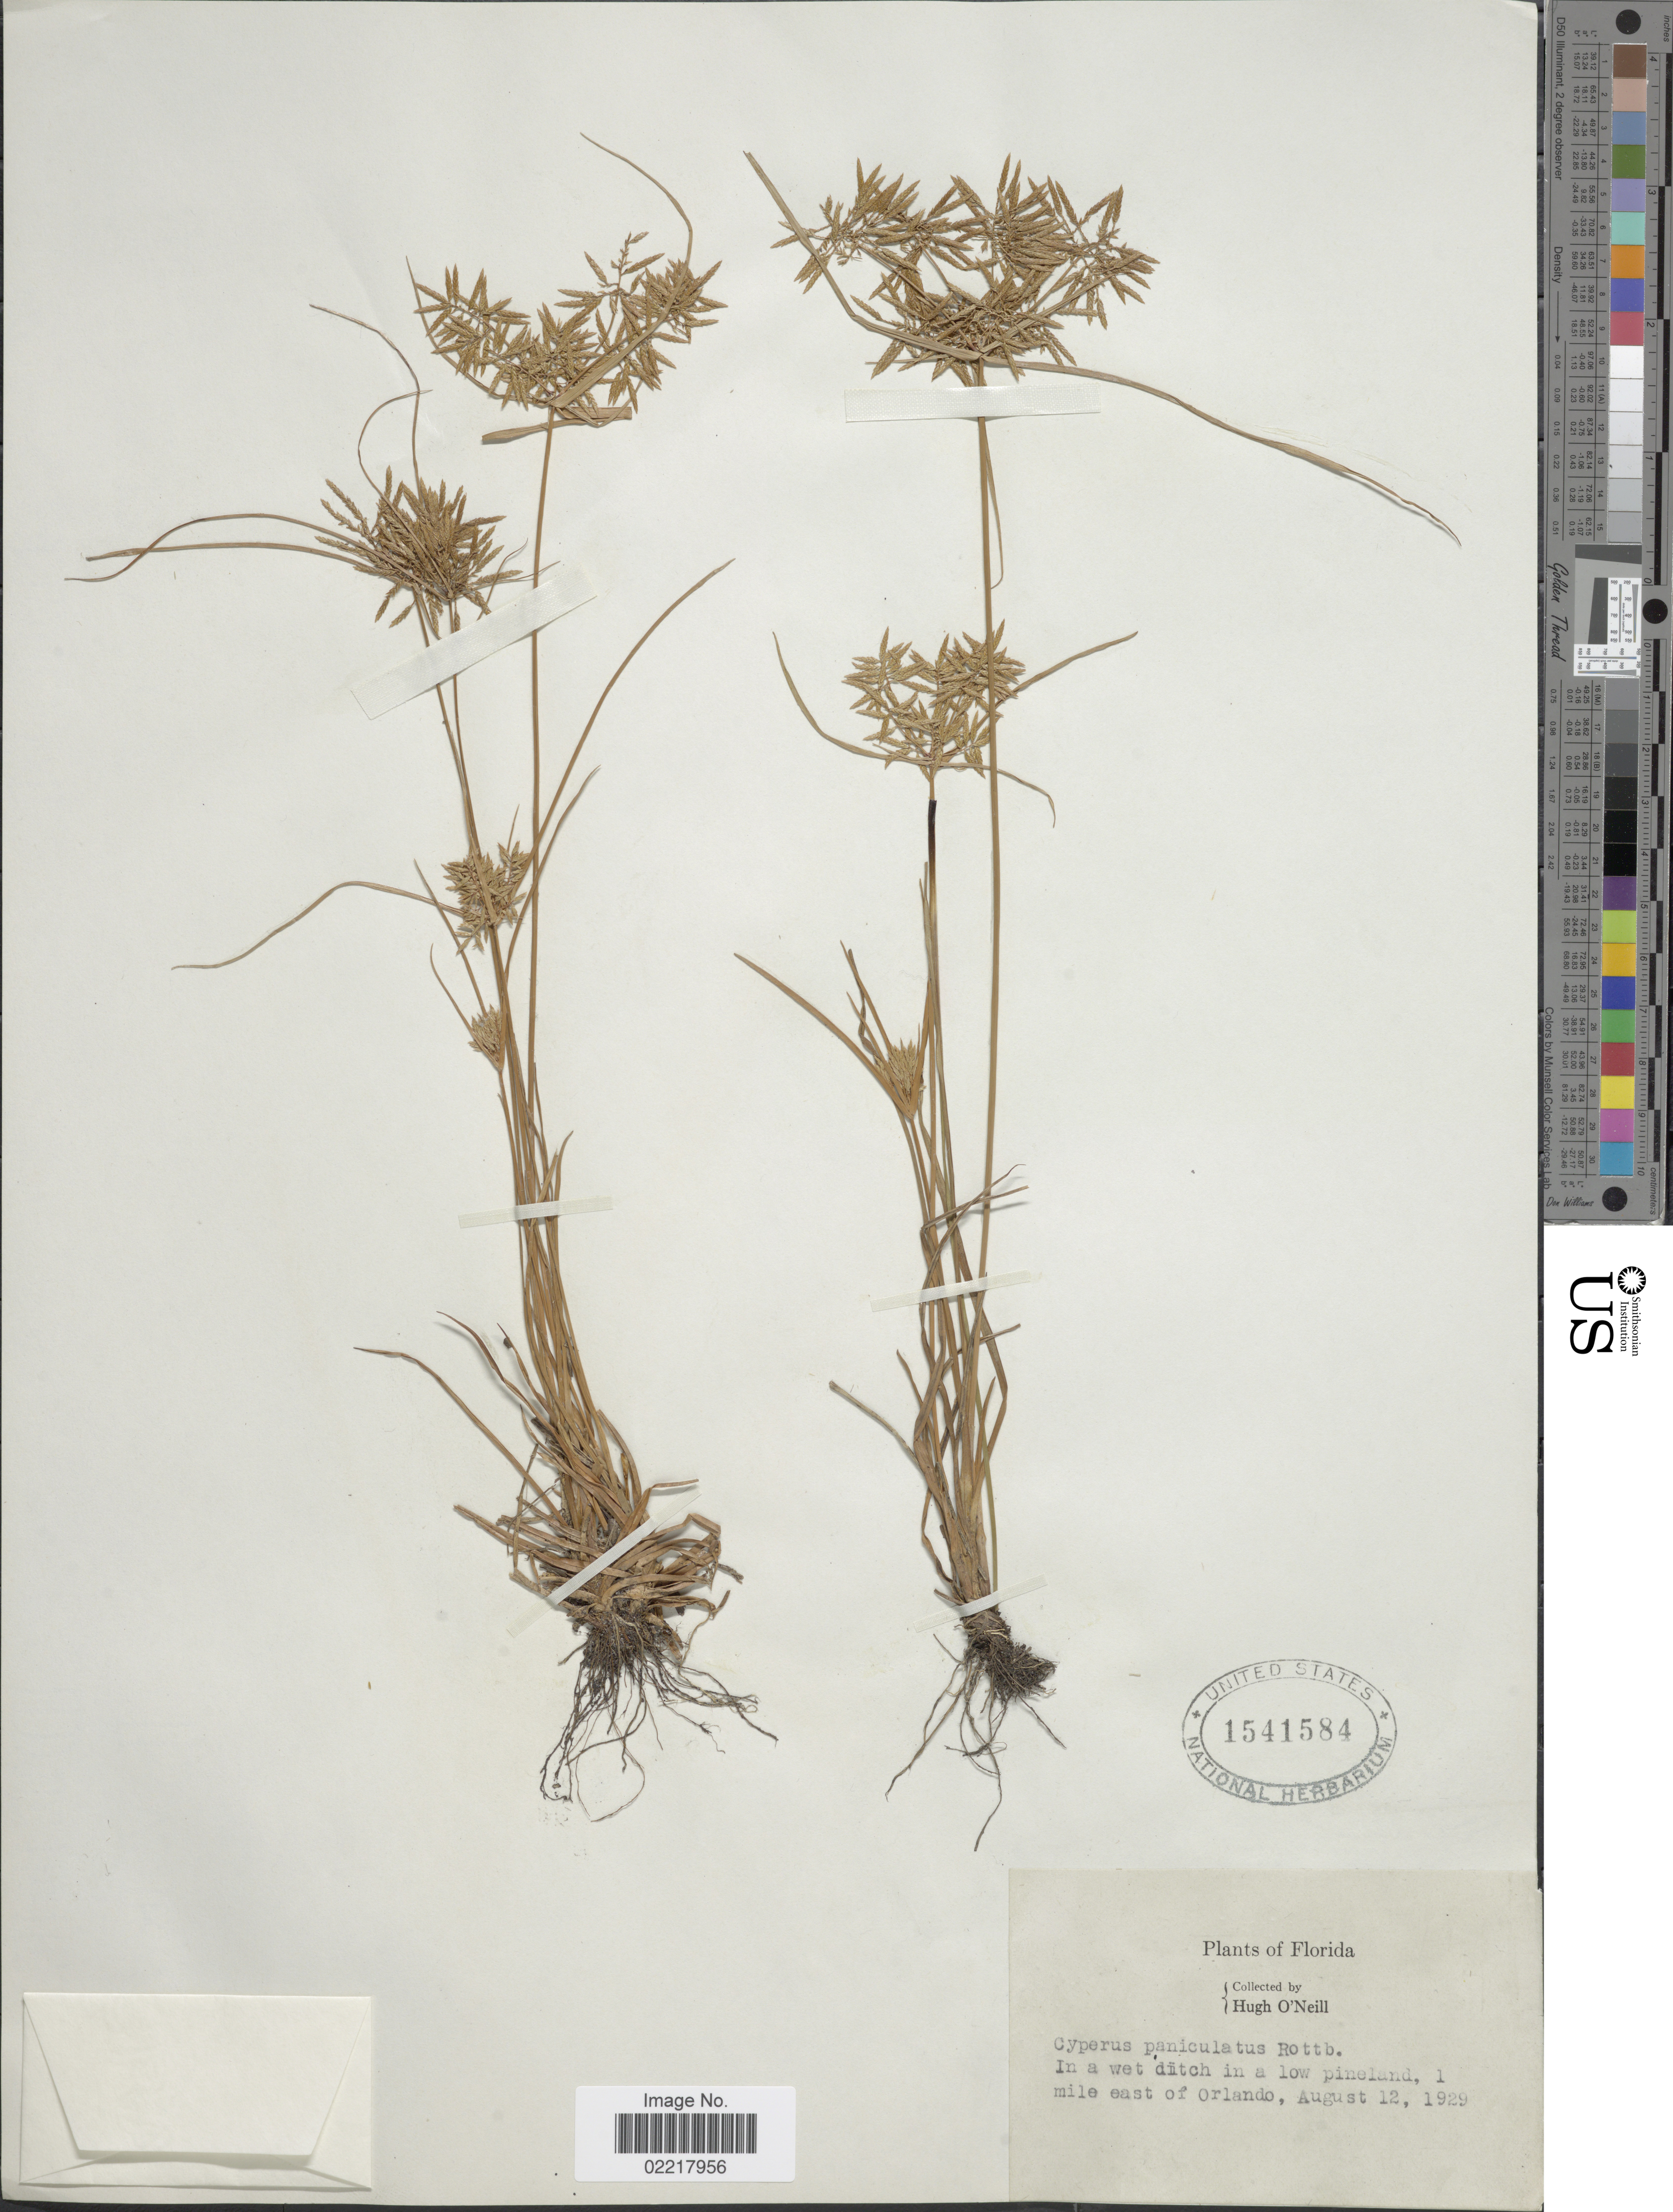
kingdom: Plantae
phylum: Tracheophyta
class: Liliopsida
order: Poales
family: Cyperaceae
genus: Cyperus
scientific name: Cyperus polystachyos var. texensis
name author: (Torr.) Fernald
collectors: H. O'Neill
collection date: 1929-08-12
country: United States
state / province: Florida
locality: In a wet ditch in a low pineland, 1 mile east of Orlando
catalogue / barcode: US 1541584